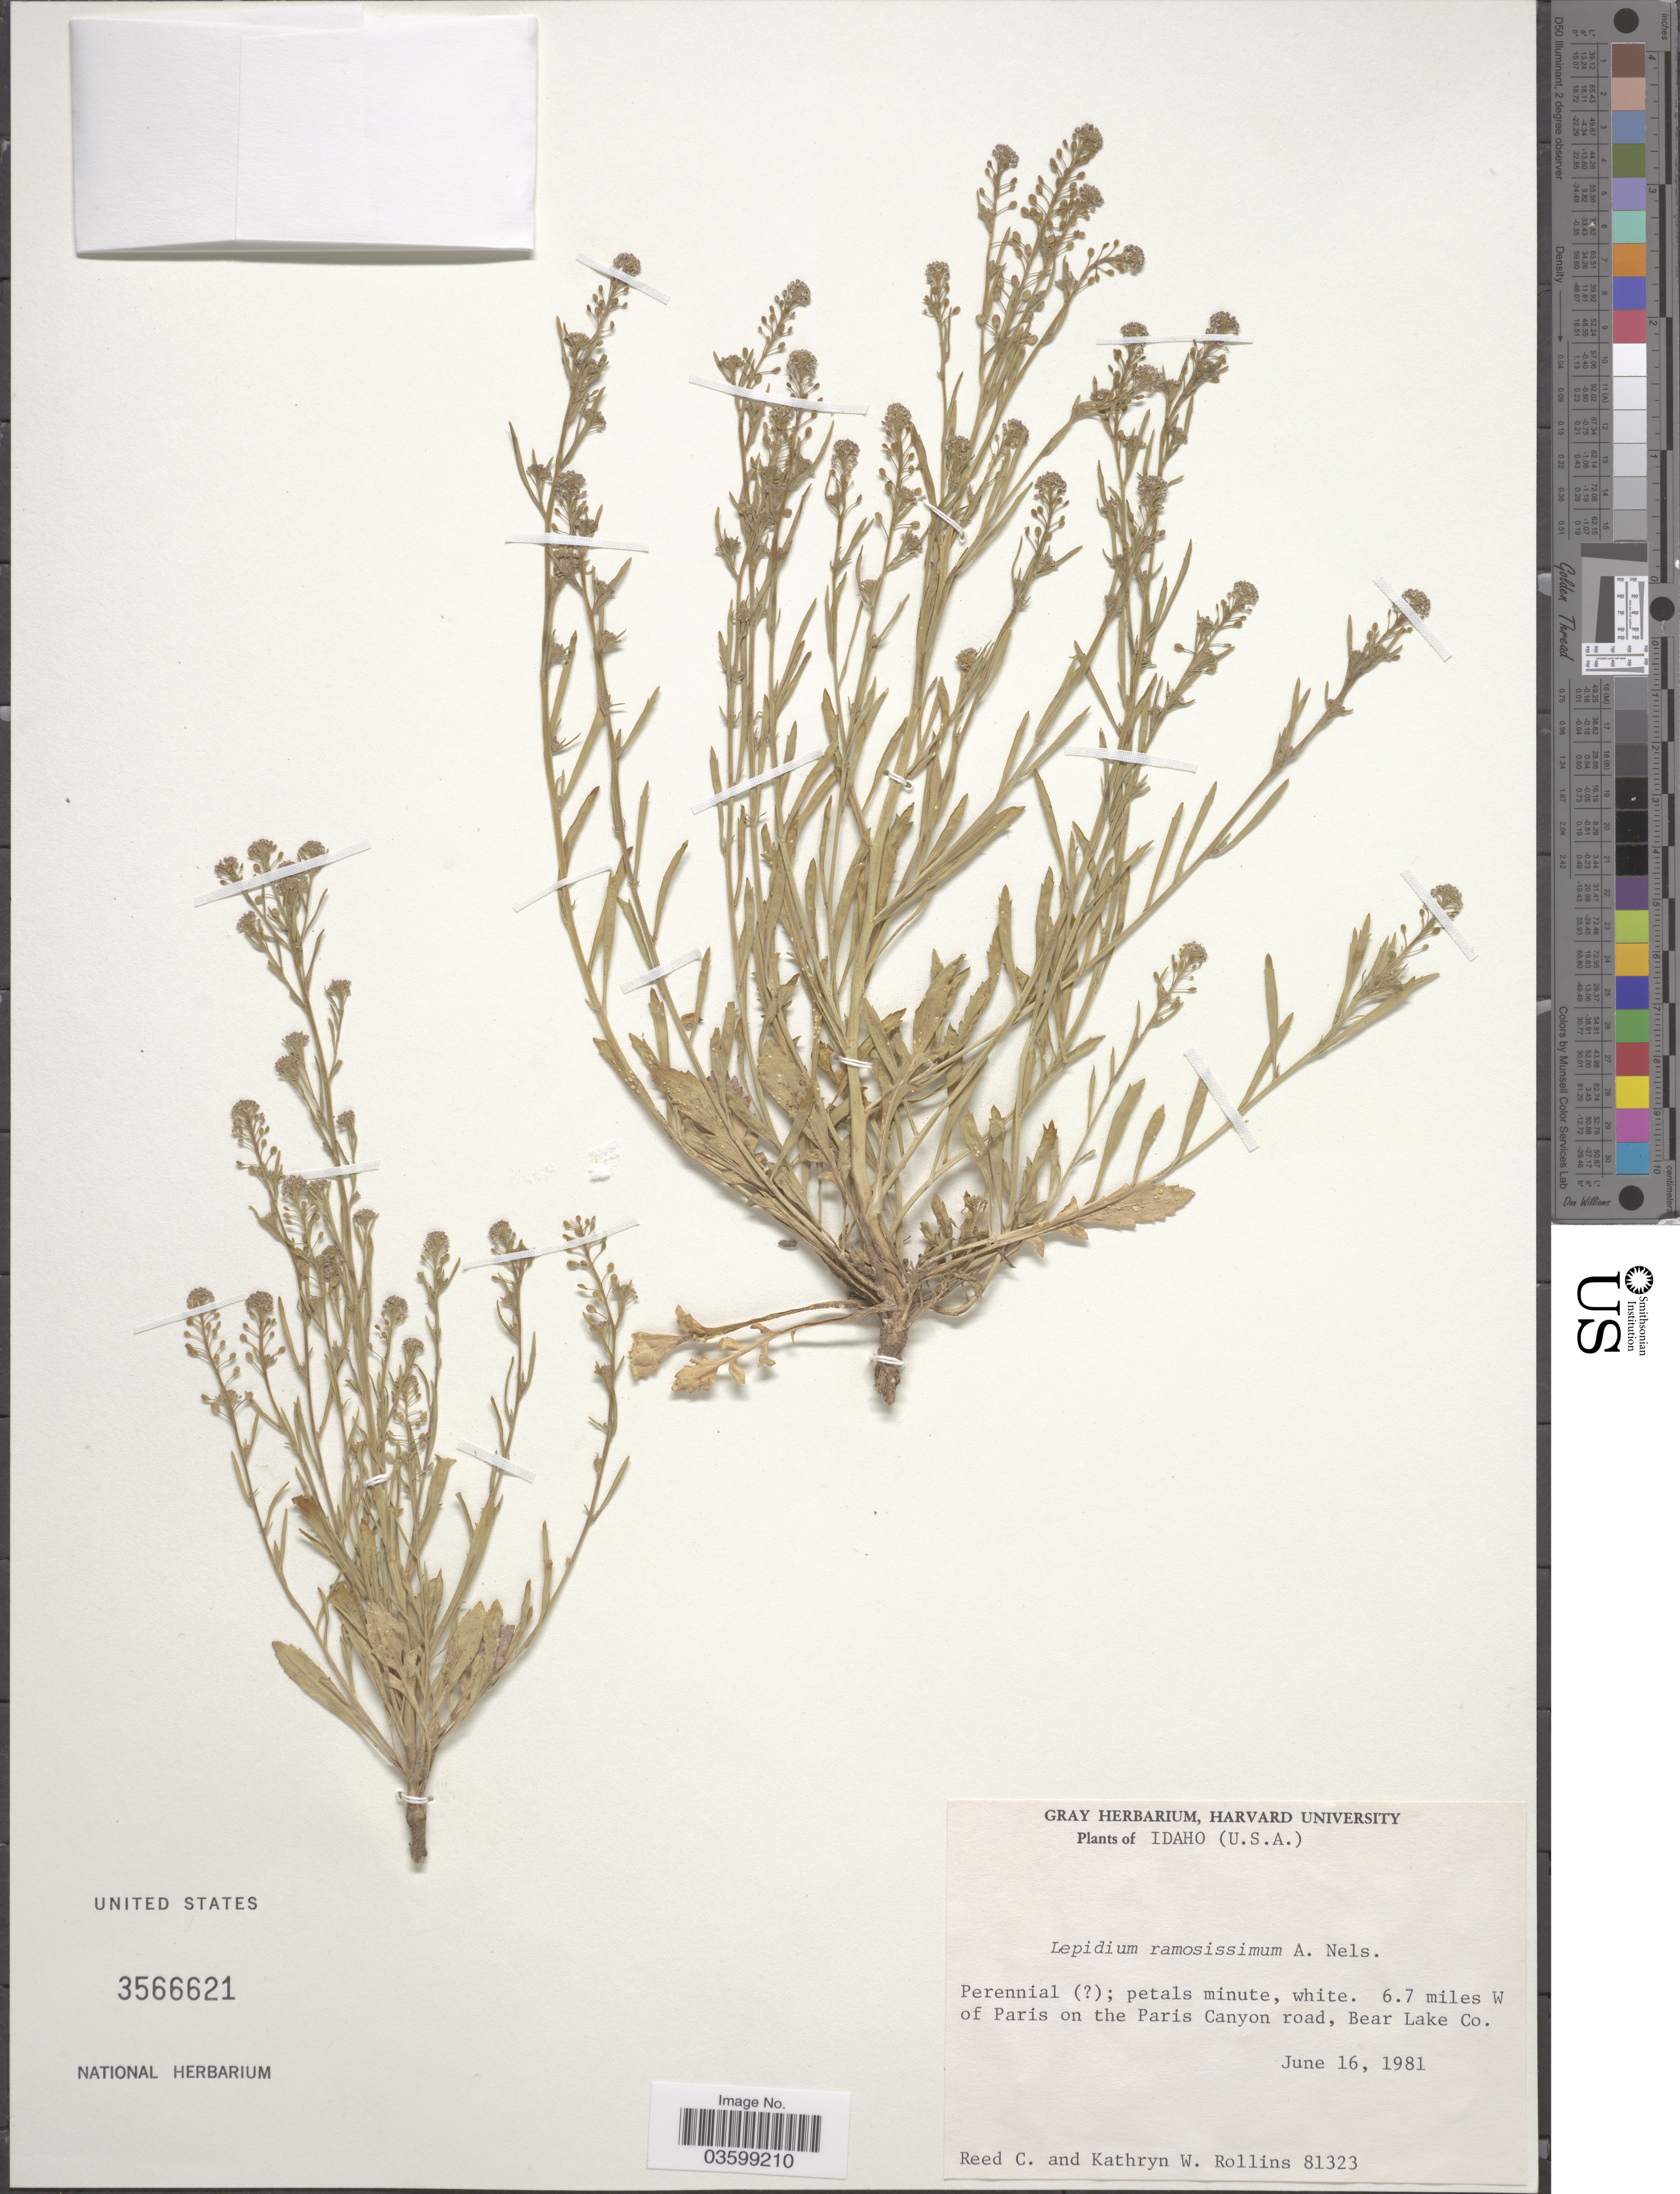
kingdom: Plantae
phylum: Tracheophyta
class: Magnoliopsida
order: Brassicales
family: Brassicaceae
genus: Lepidium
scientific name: Lepidium ramosissimum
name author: A. Nelson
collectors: R. C. Rollins & K. W. Rollins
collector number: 81323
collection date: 1981-06-16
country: United States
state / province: Idaho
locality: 6.7 miles W of Paris on the Paris Canyon road, Bear Lake Co.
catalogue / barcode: US 3566621